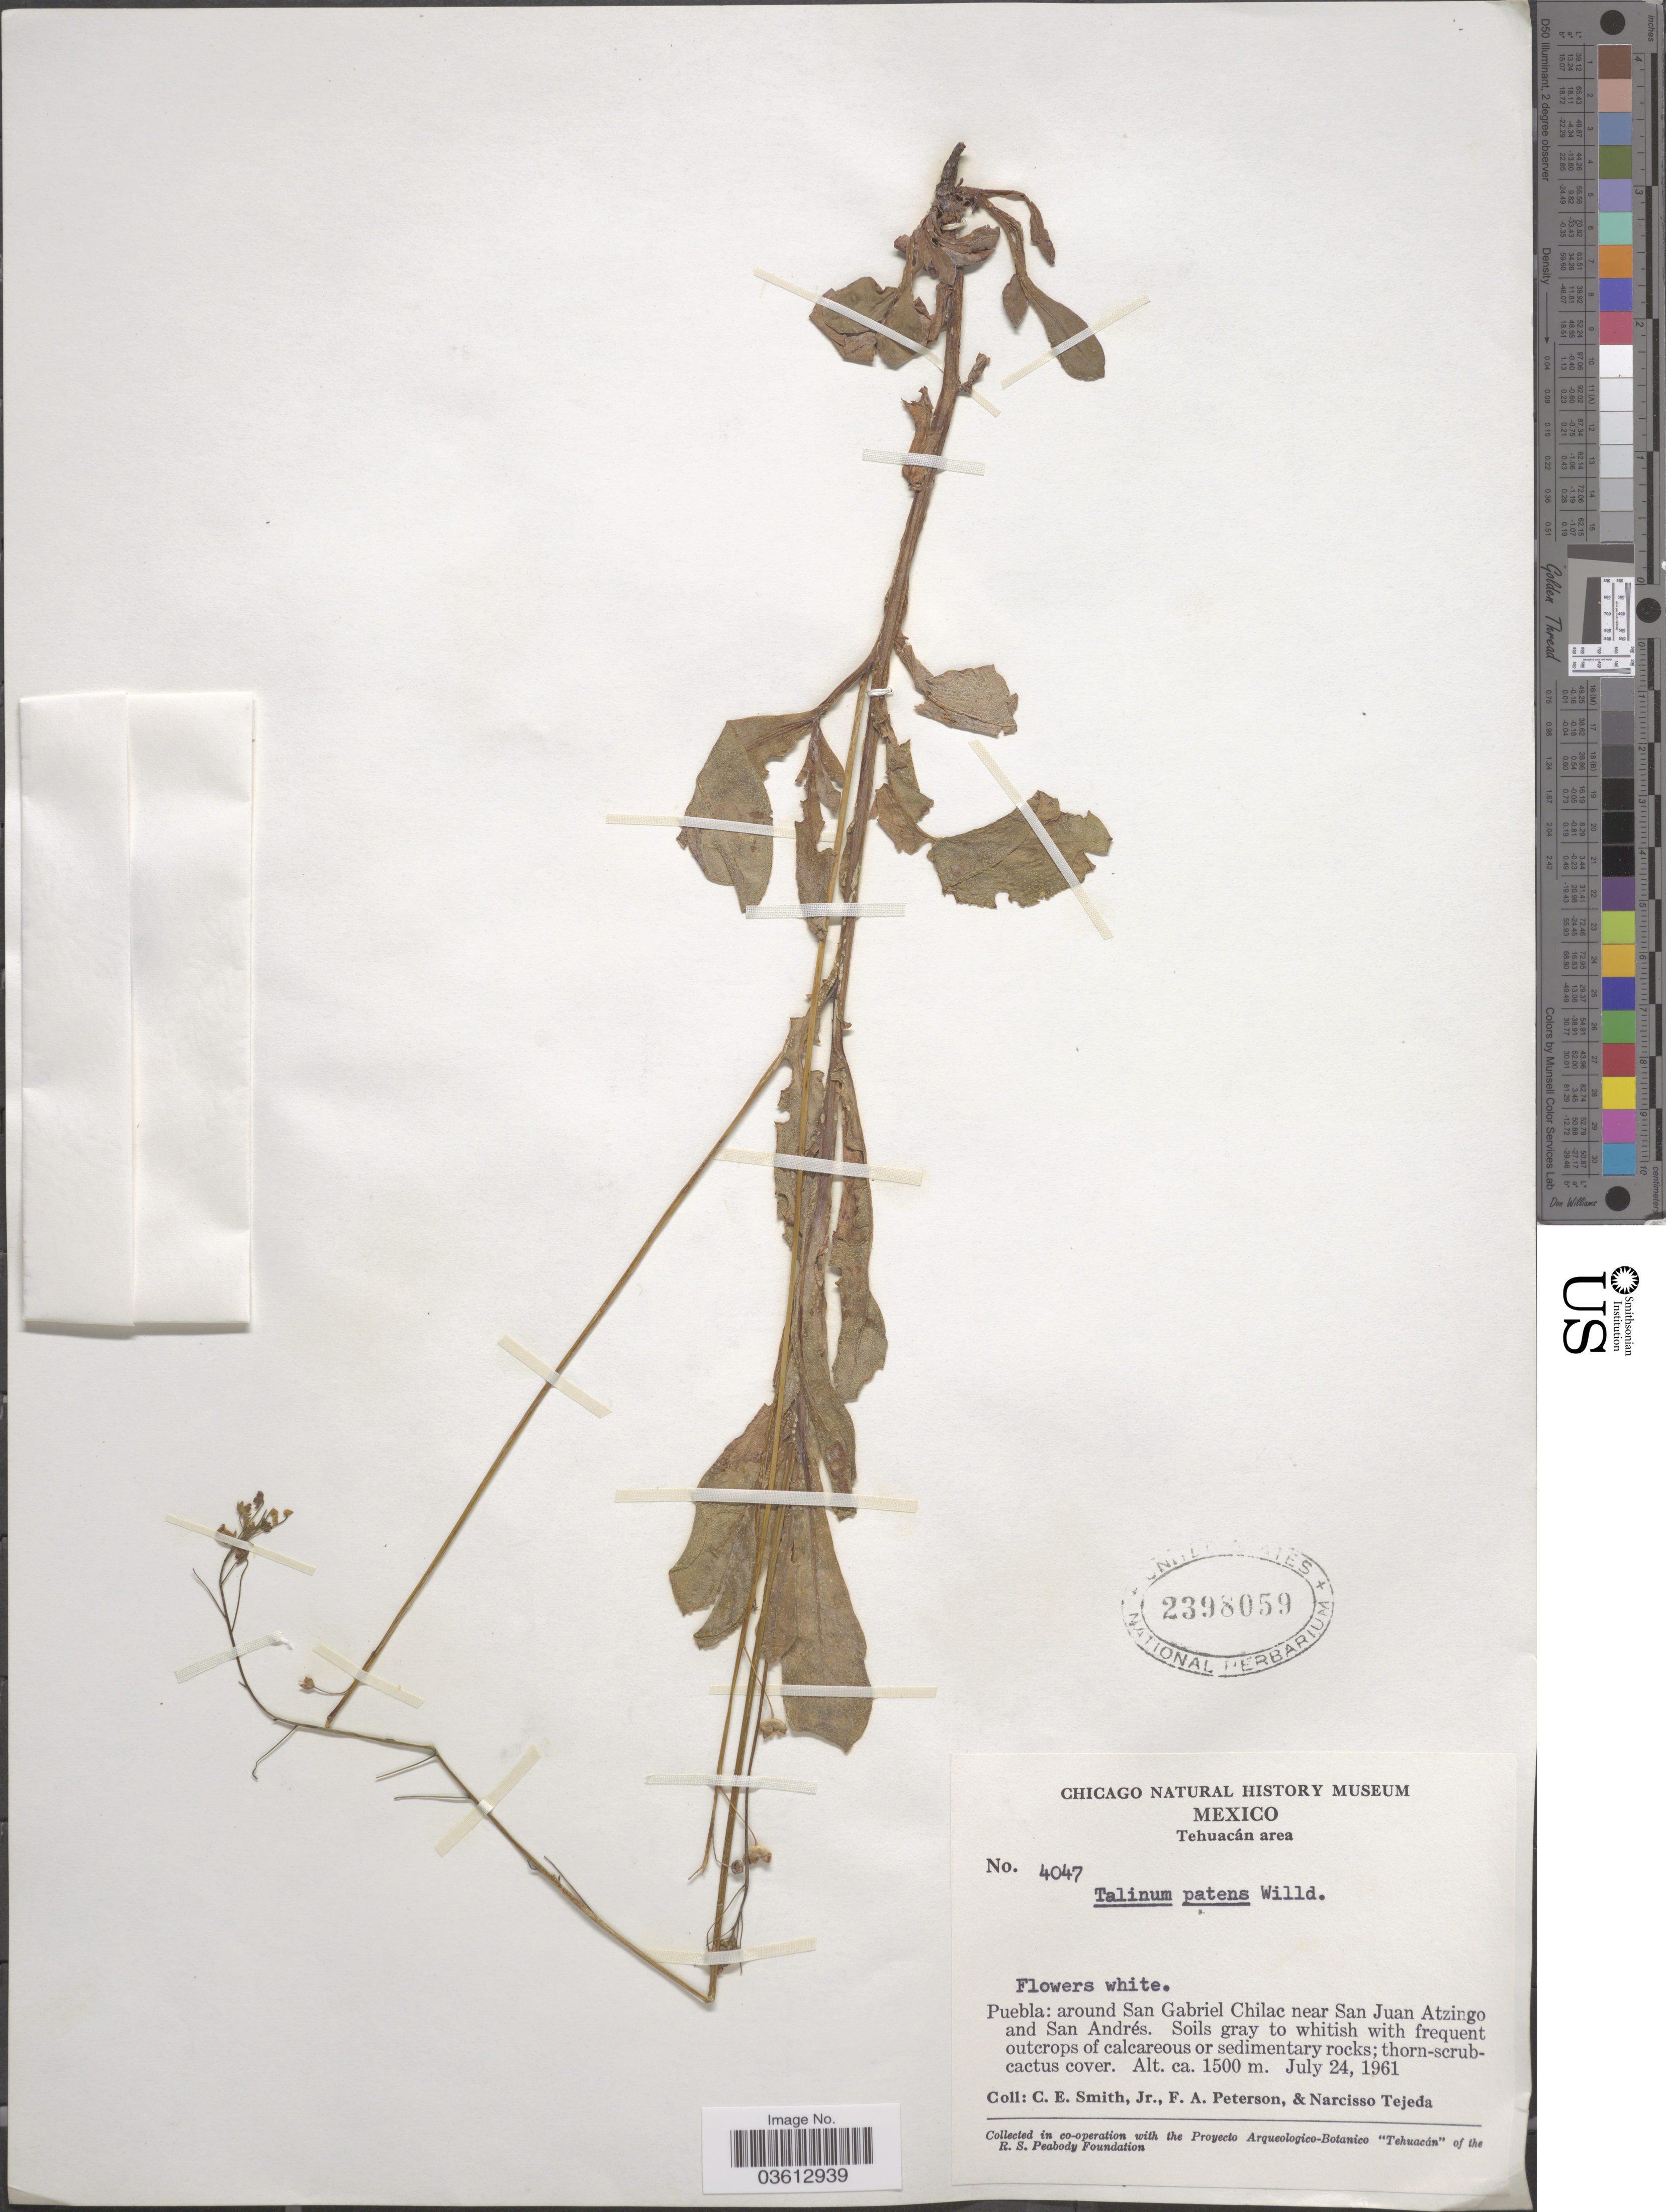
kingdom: Plantae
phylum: Tracheophyta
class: Magnoliopsida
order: Caryophyllales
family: Talinaceae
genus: Talinum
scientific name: Talinum paniculatum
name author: (Jacq.) Gaertn.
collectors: C. E. Smith Jr., F. A. Peterson & N. Tejeda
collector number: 4047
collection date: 1961-07-24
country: Mexico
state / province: Puebla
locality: Tehuacán area. Around San Gabriel Chilac near San Juan Atzingo and San Andrés.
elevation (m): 1500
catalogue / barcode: US 2398059